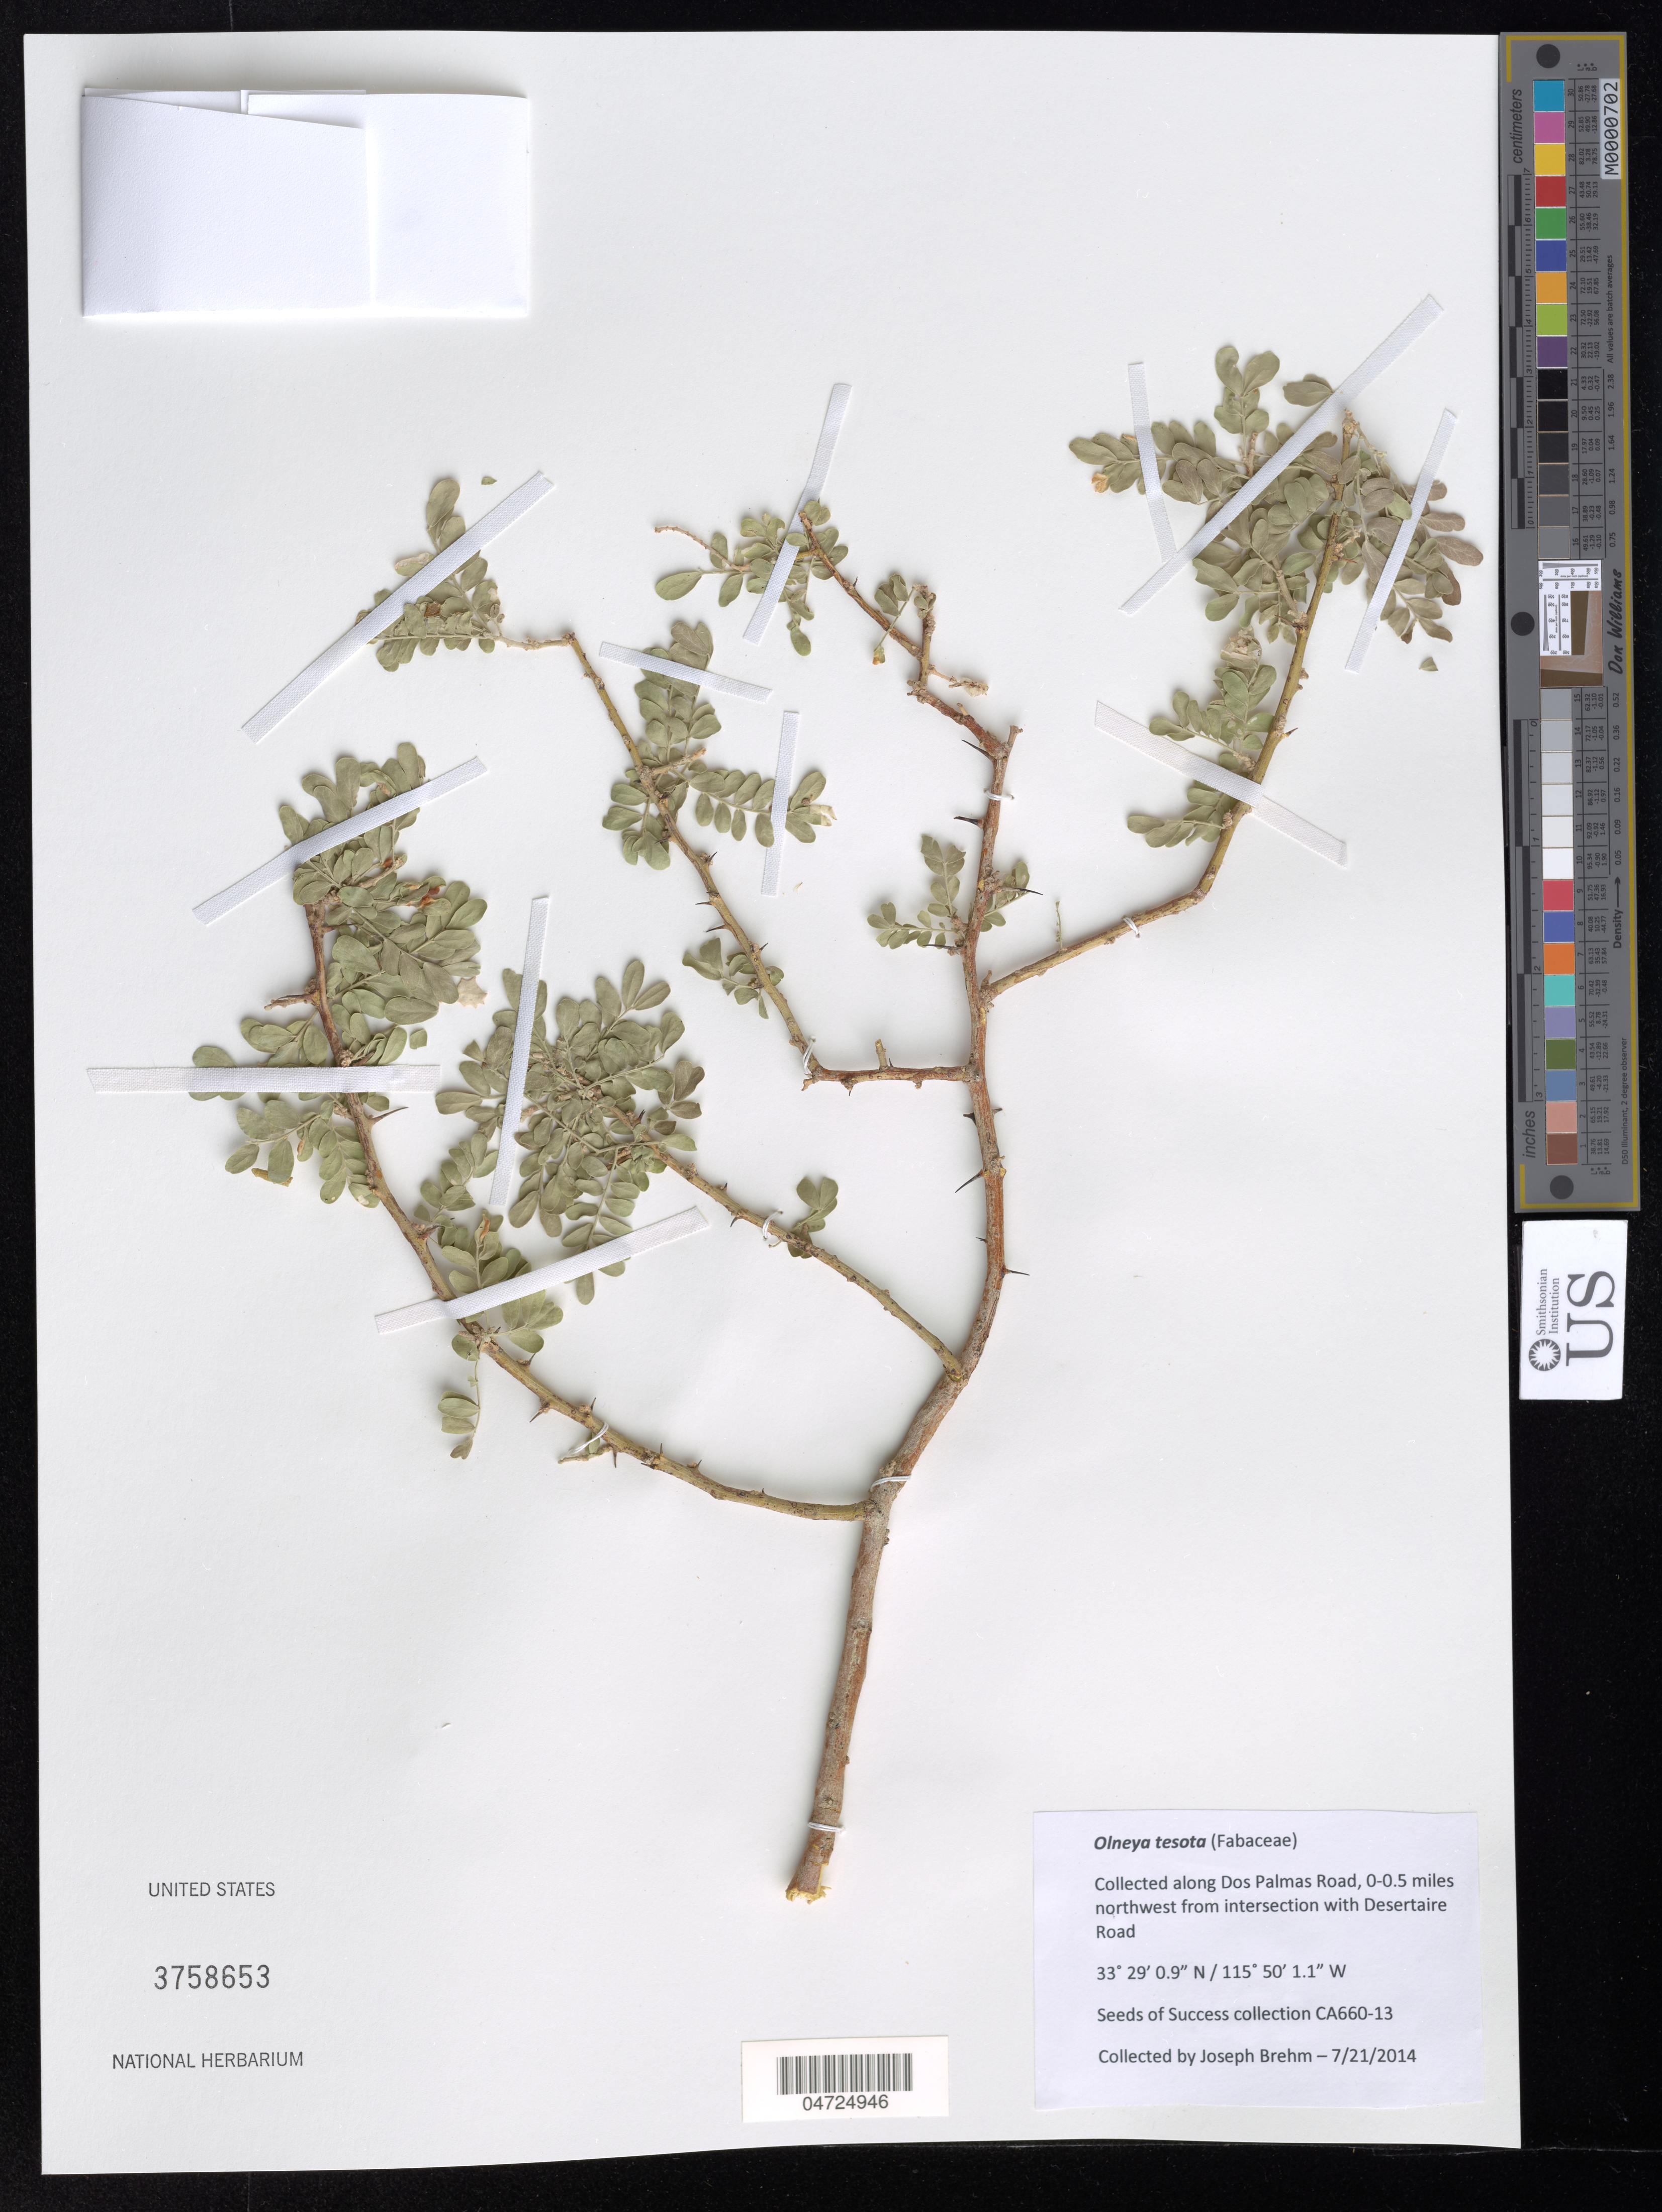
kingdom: Plantae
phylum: Tracheophyta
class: Magnoliopsida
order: Fabales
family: Fabaceae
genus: Olneya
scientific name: Olneya tesota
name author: A. Gray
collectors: J. Brehm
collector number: CA660-13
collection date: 2014-07-21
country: United States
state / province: California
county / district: San Deigo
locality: Collected along Dos Palmas Road, 0-0.5 miles northwest form intersection with Desertaire Road.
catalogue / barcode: US 3758653